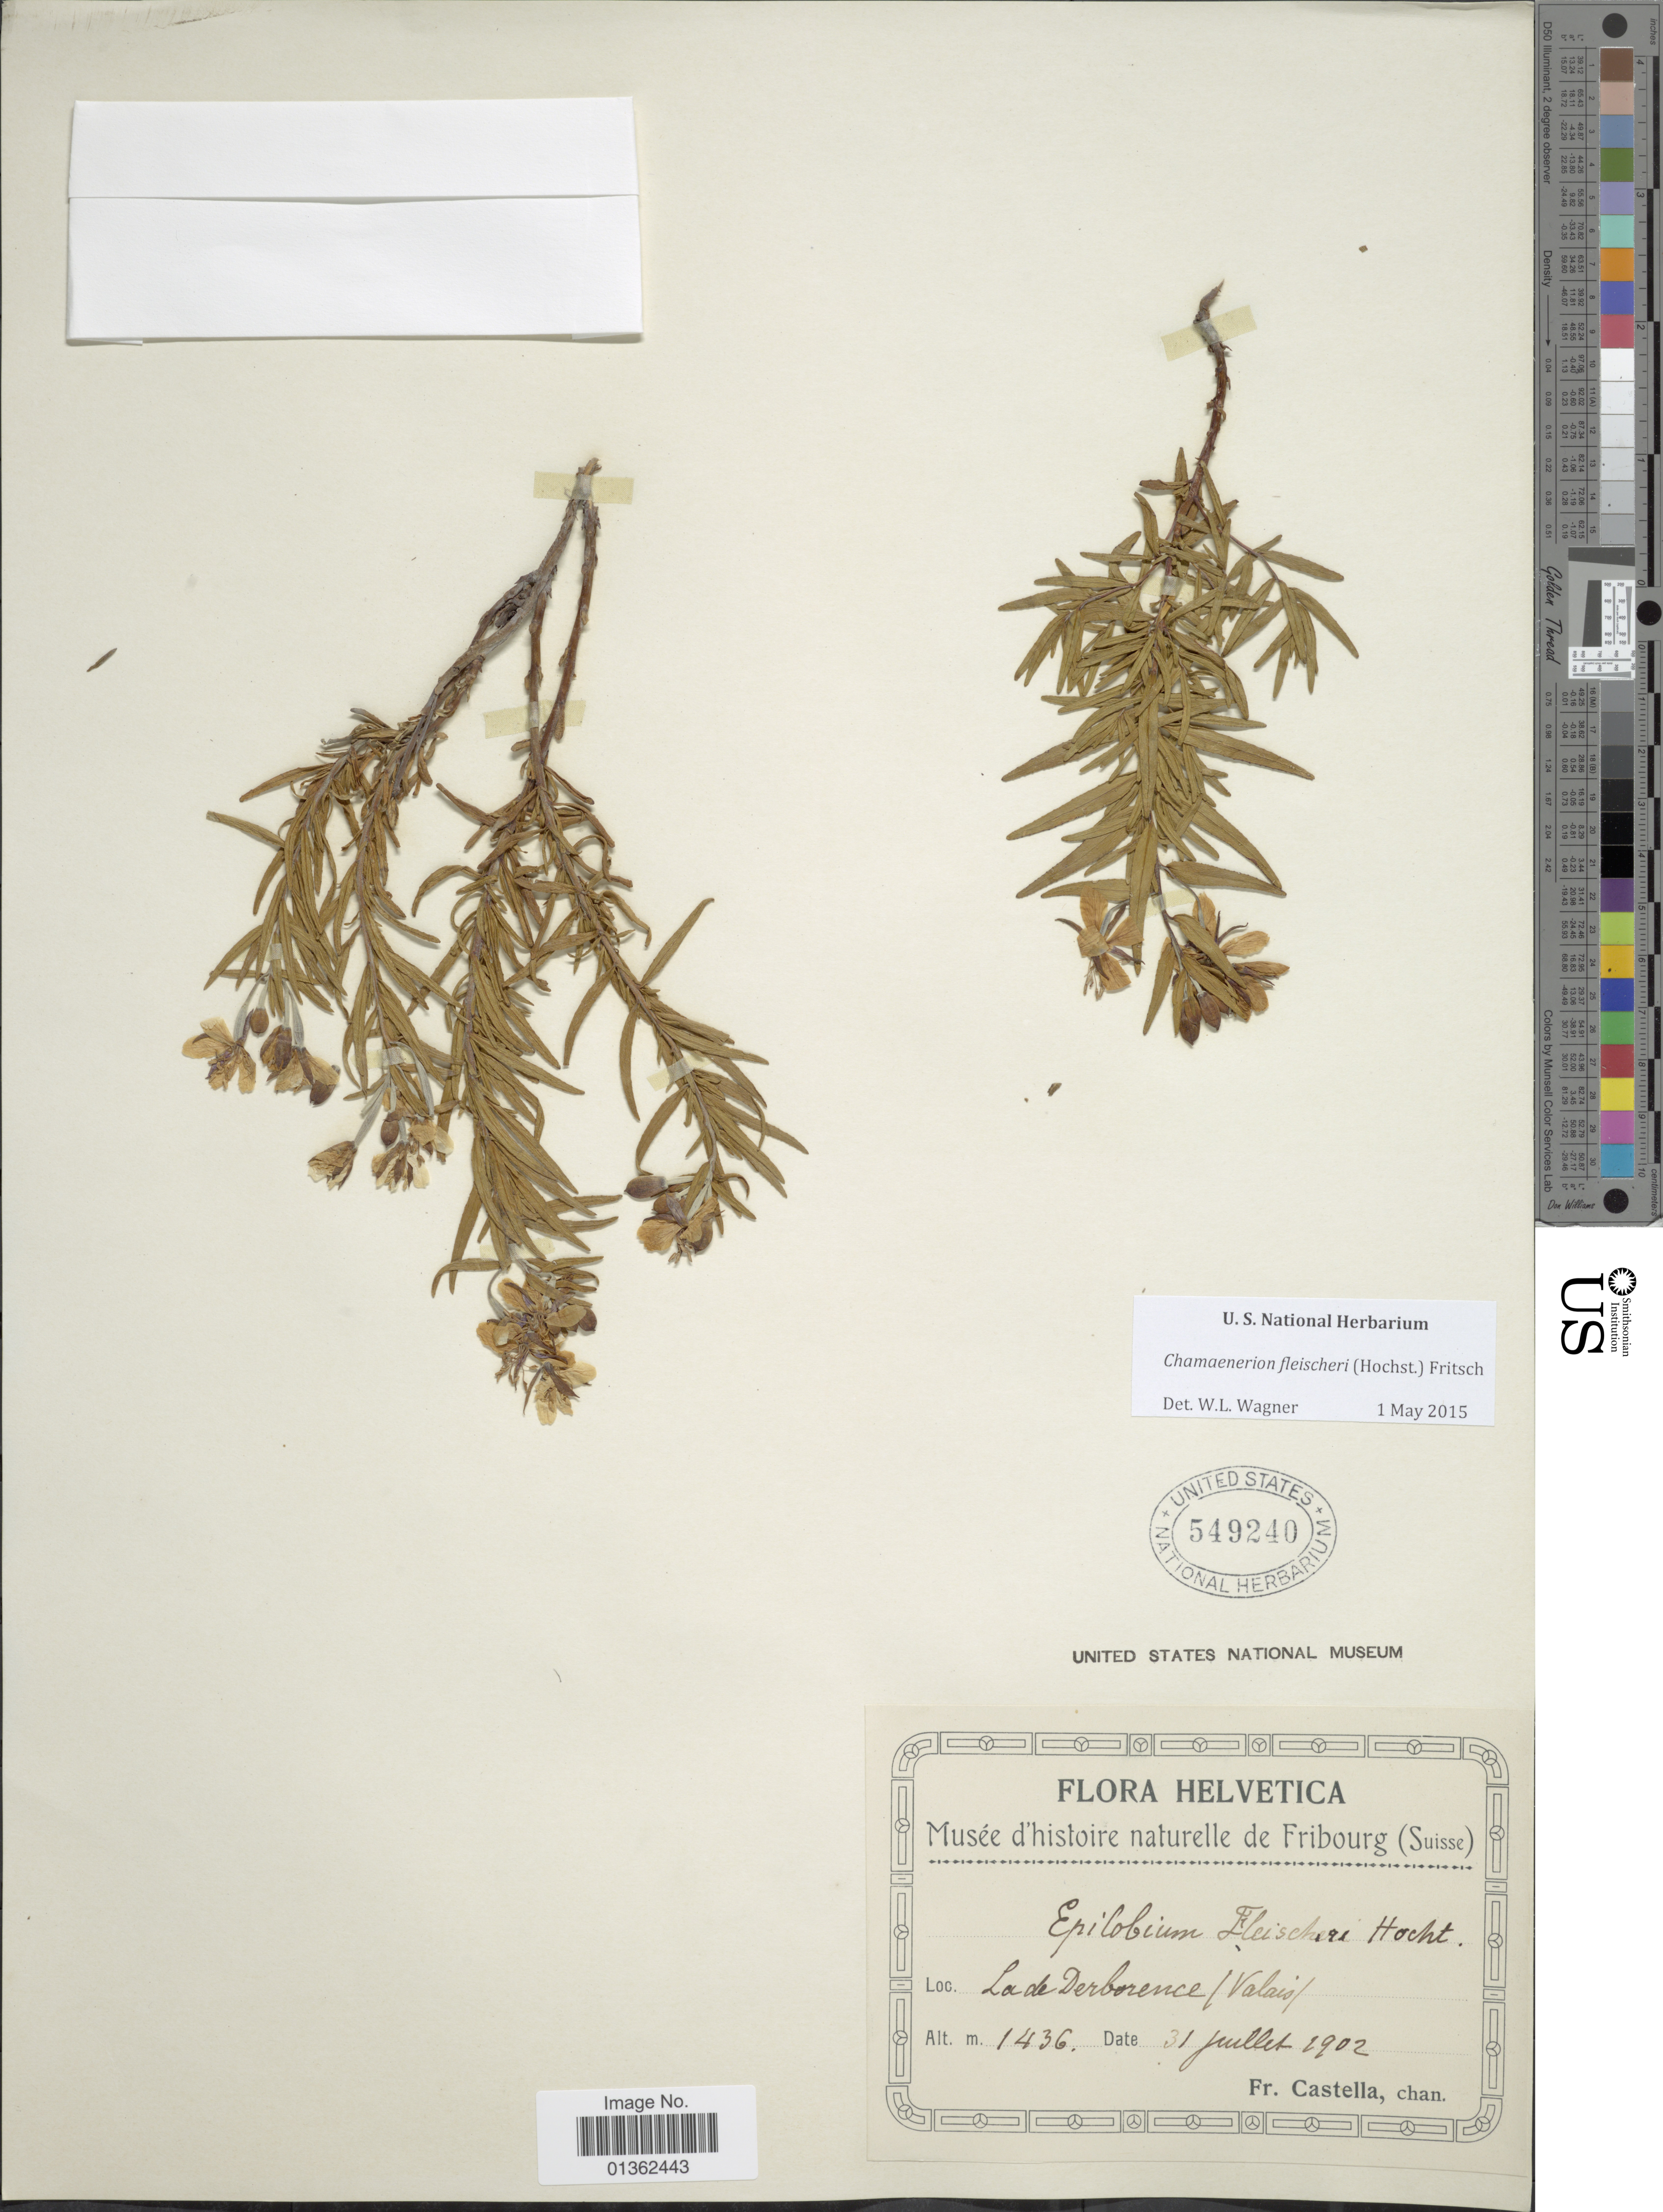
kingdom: Plantae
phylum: Tracheophyta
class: Magnoliopsida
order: Myrtales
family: Onagraceae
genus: Chamaenerion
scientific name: Chamaenerion fleischeri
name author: (Hochst.) Fritsch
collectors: Fr. Castella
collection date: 1902-07-31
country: Switzerland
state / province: Valais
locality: La de Derborence.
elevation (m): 1436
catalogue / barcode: US 549240